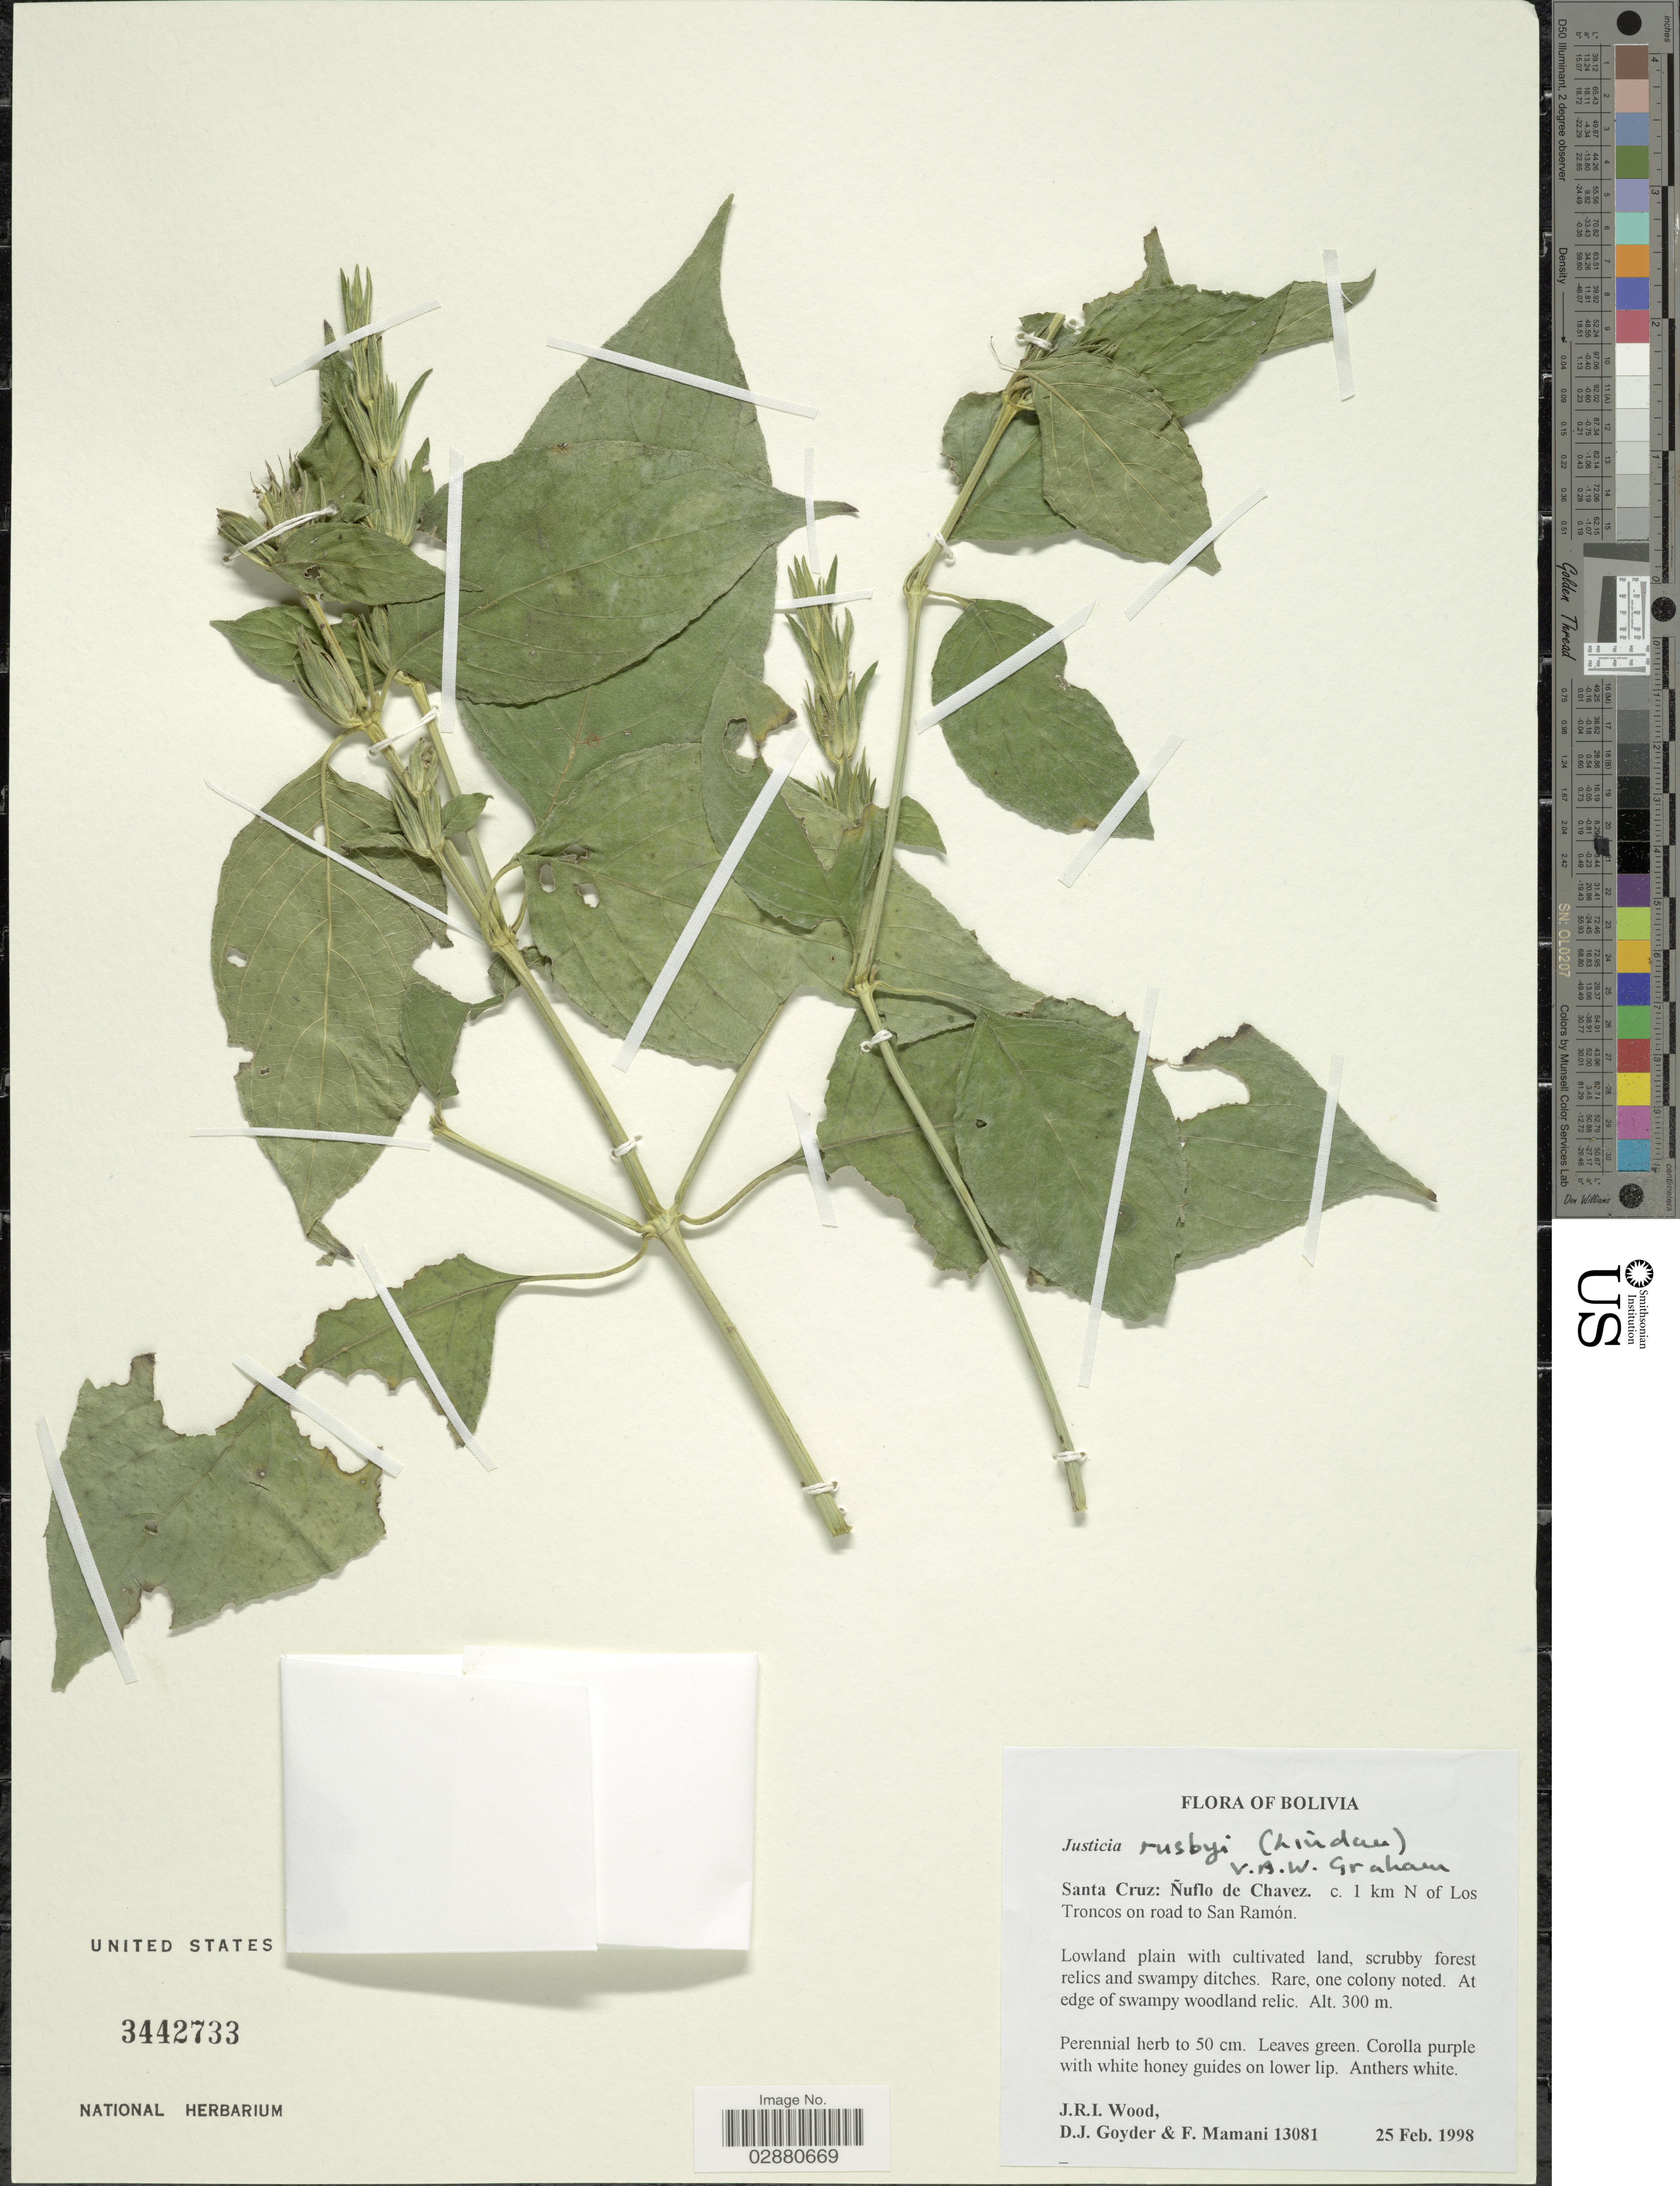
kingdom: Plantae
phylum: Tracheophyta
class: Magnoliopsida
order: Lamiales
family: Acanthaceae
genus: Justicia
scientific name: Justicia rusbyi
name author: (Lindau) V.A.W. Graham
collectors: J. R. I. Wood, D. Goyder & F. Mamani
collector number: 13081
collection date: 1998-02-25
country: Bolivia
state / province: Santa Cruz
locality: Ñuflo de Chavez. c. 1 km N of Los Troncos on road to San Ramón.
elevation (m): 300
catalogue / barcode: US 3442733